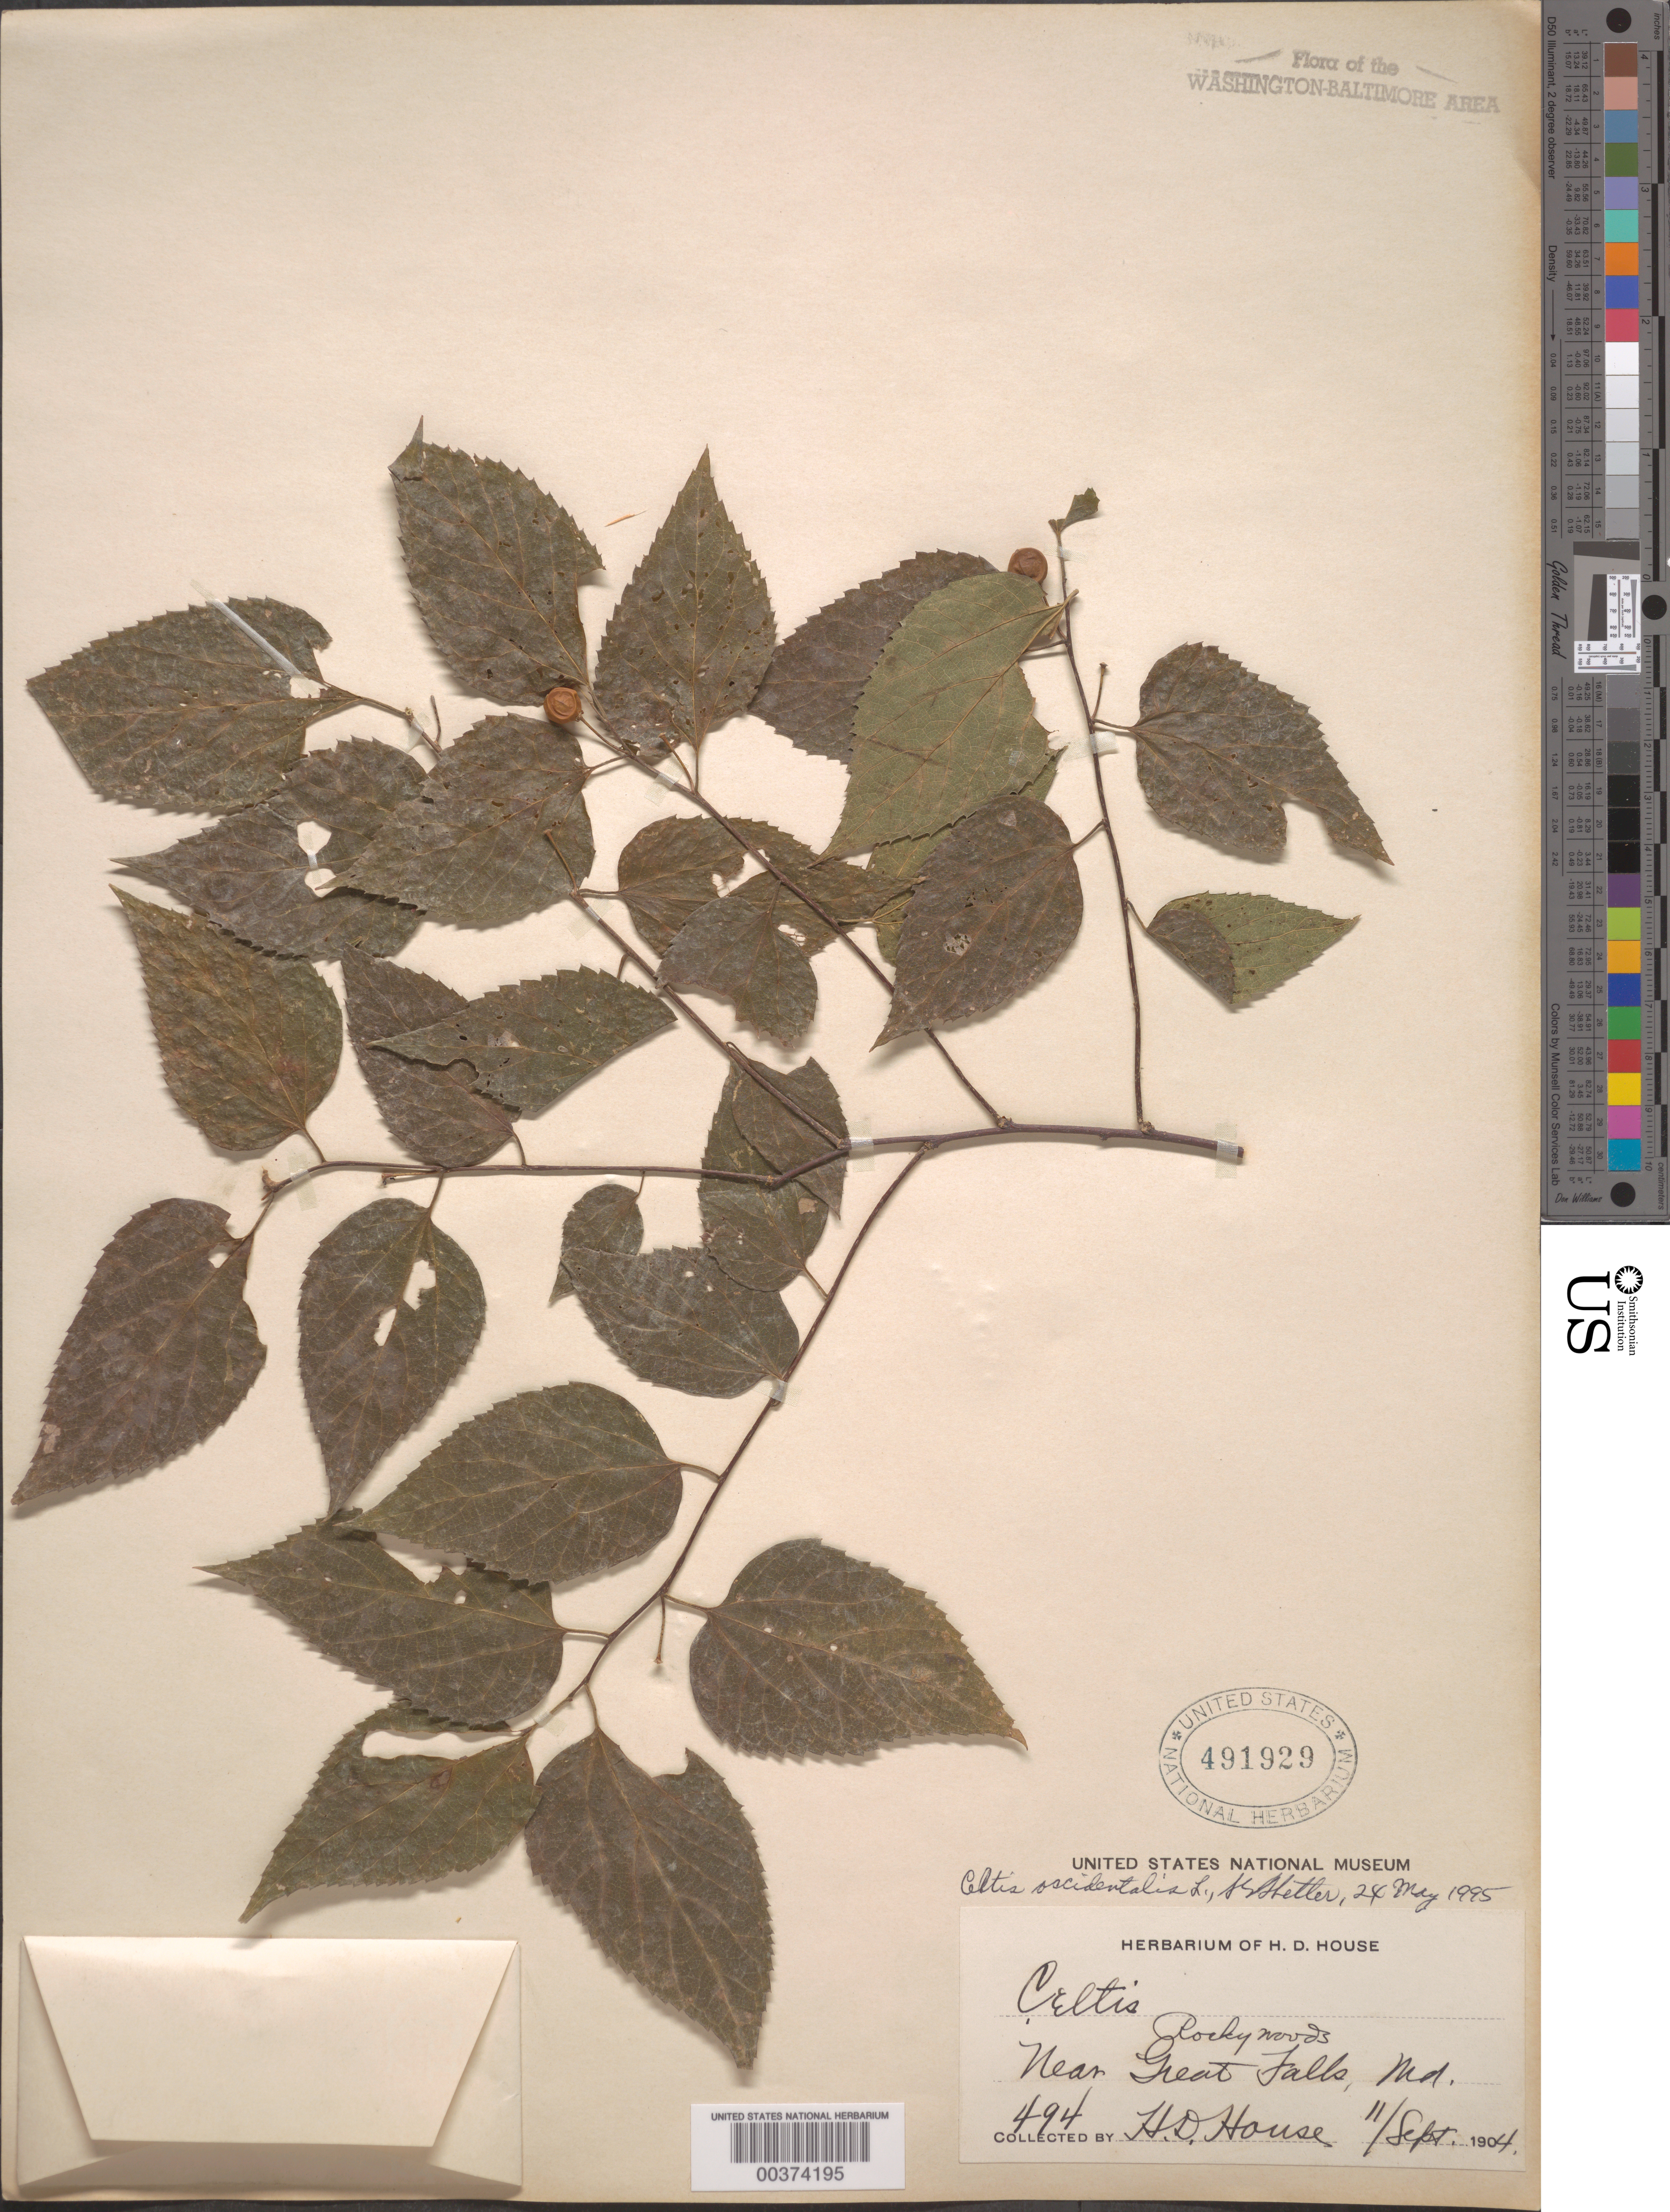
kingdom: Plantae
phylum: Tracheophyta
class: Magnoliopsida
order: Rosales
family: Cannabaceae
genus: Celtis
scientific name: Celtis occidentalis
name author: L.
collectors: H. D. House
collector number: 494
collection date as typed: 11 Sep 1904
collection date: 1904-09-11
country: United States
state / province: Maryland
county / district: Montgomery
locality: Great Falls vicinity C. & O. Canal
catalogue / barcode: US 491929